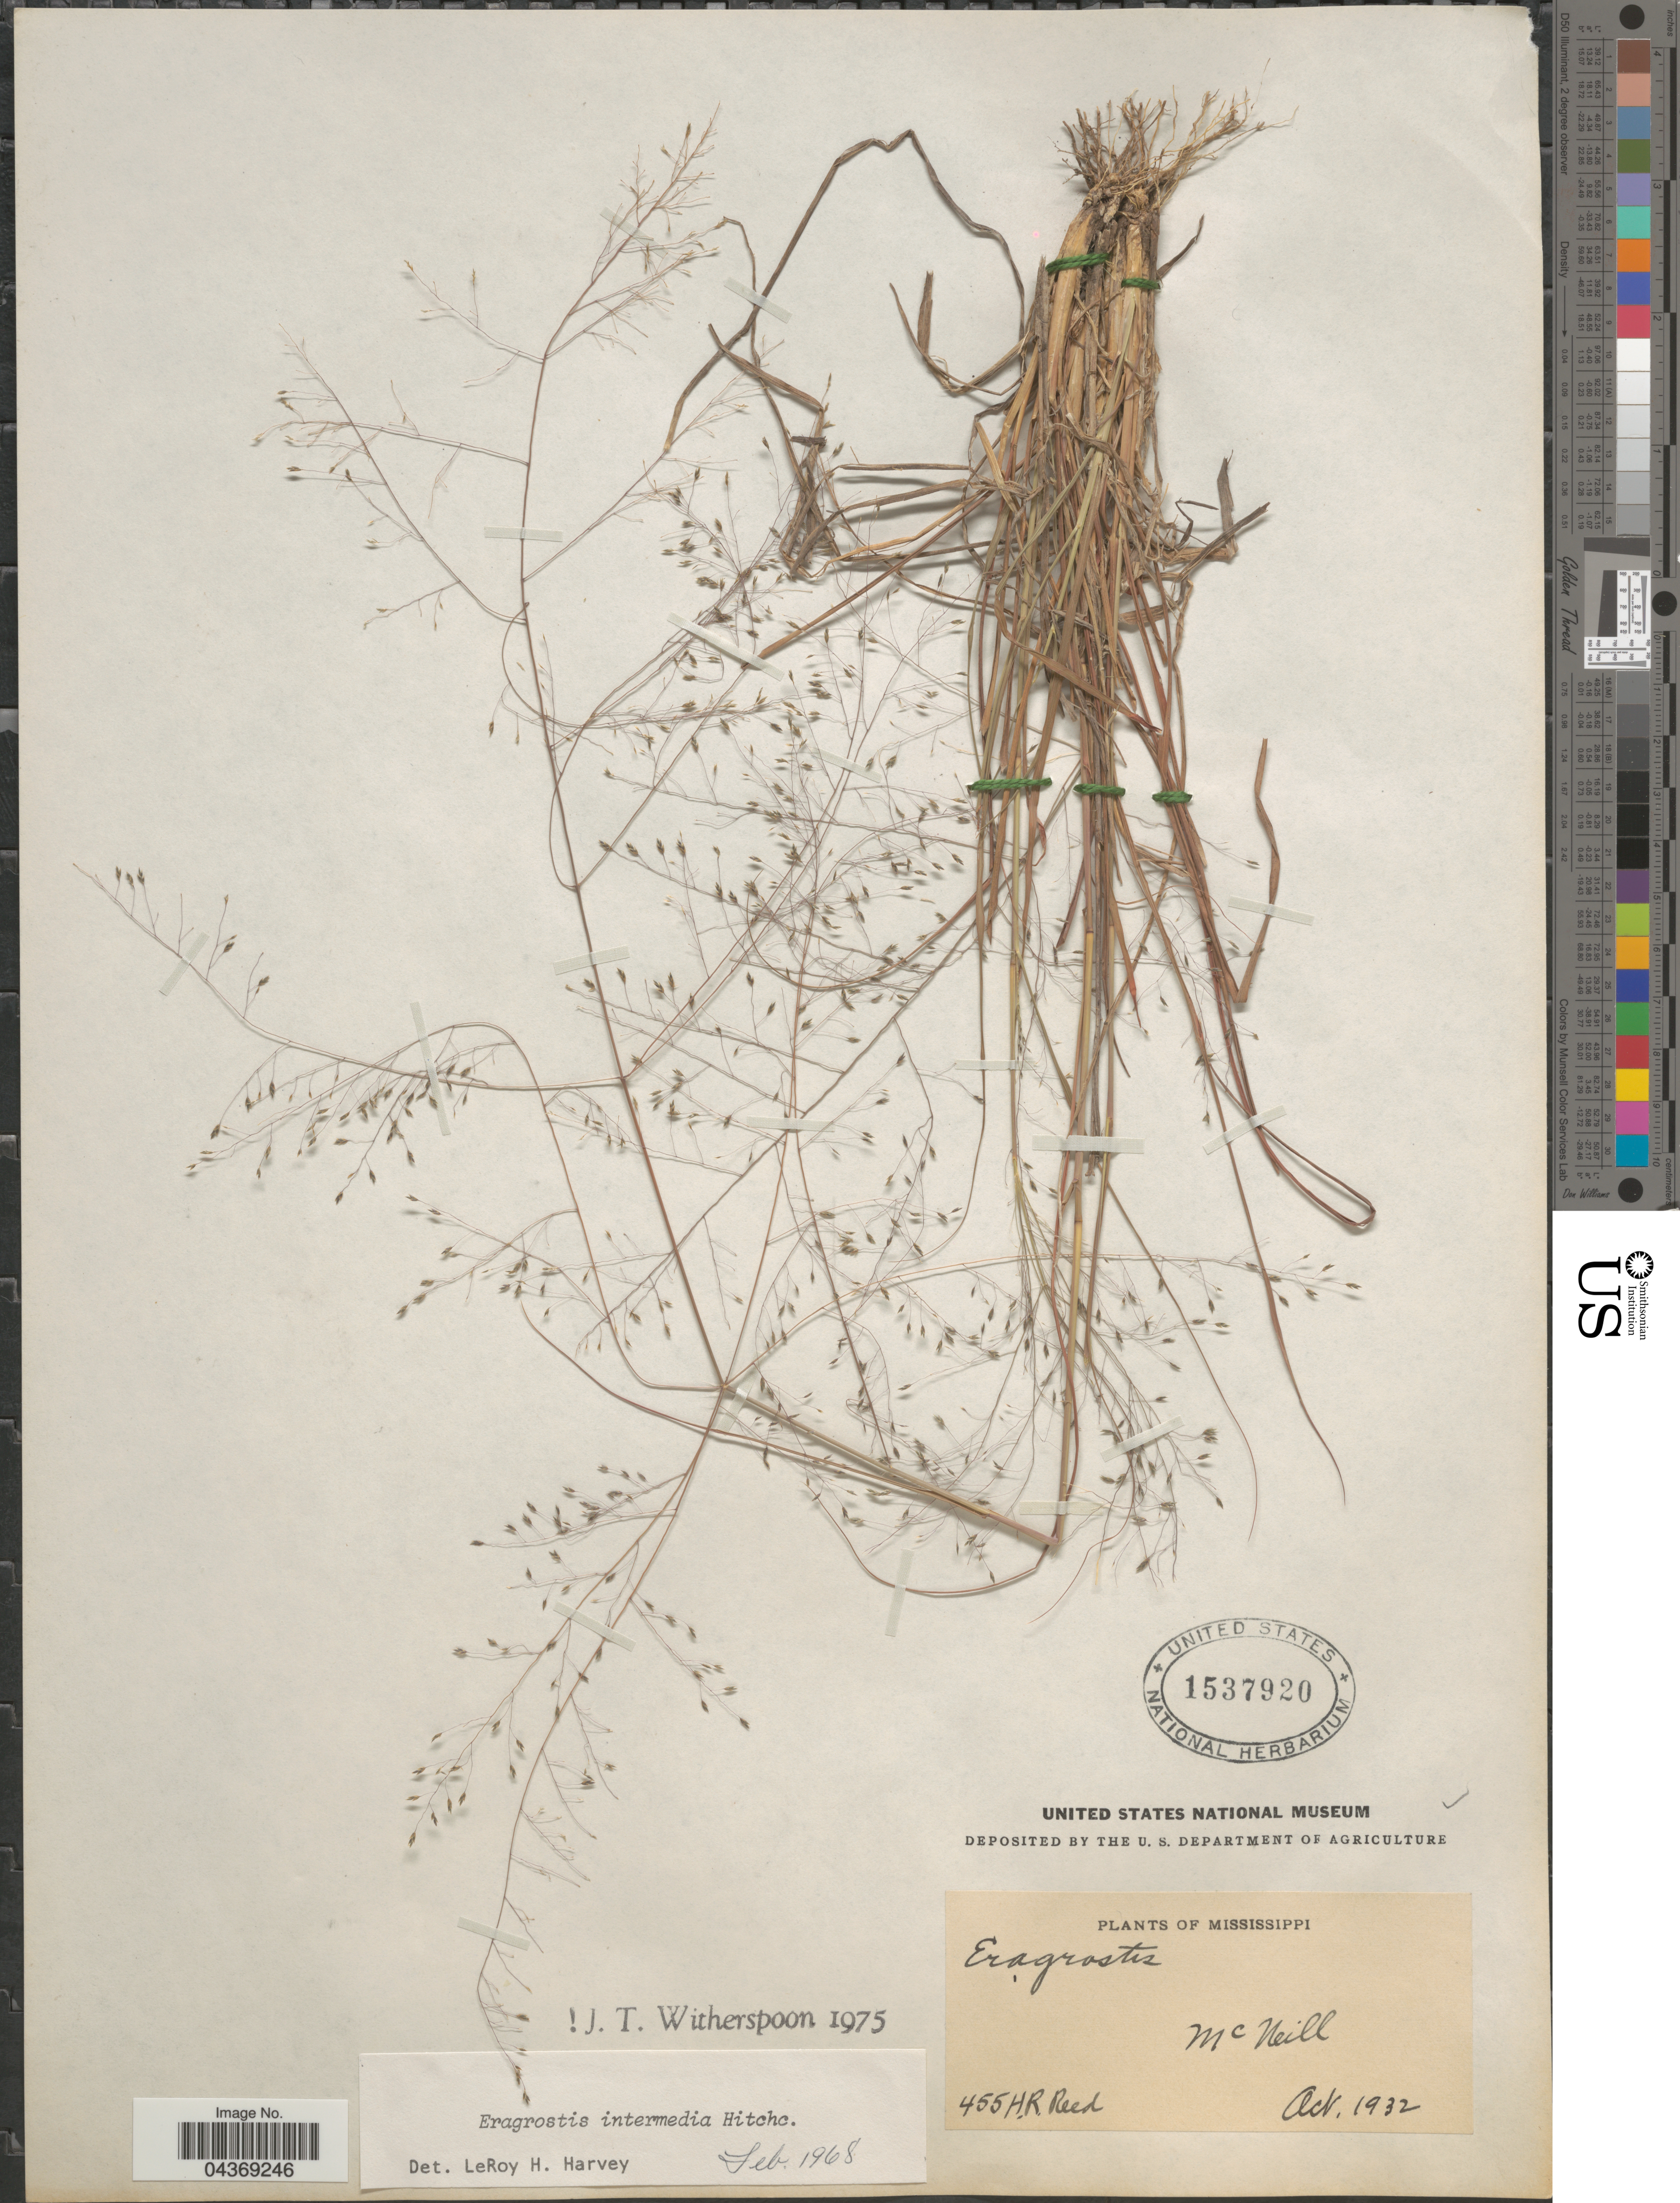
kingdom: Plantae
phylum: Tracheophyta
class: Liliopsida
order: Poales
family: Poaceae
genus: Eragrostis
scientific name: Eragrostis intermedia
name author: Hitchc.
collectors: H. Reed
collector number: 455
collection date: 1932-10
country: United States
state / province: Mississippi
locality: McNeill.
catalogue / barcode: US 1537920